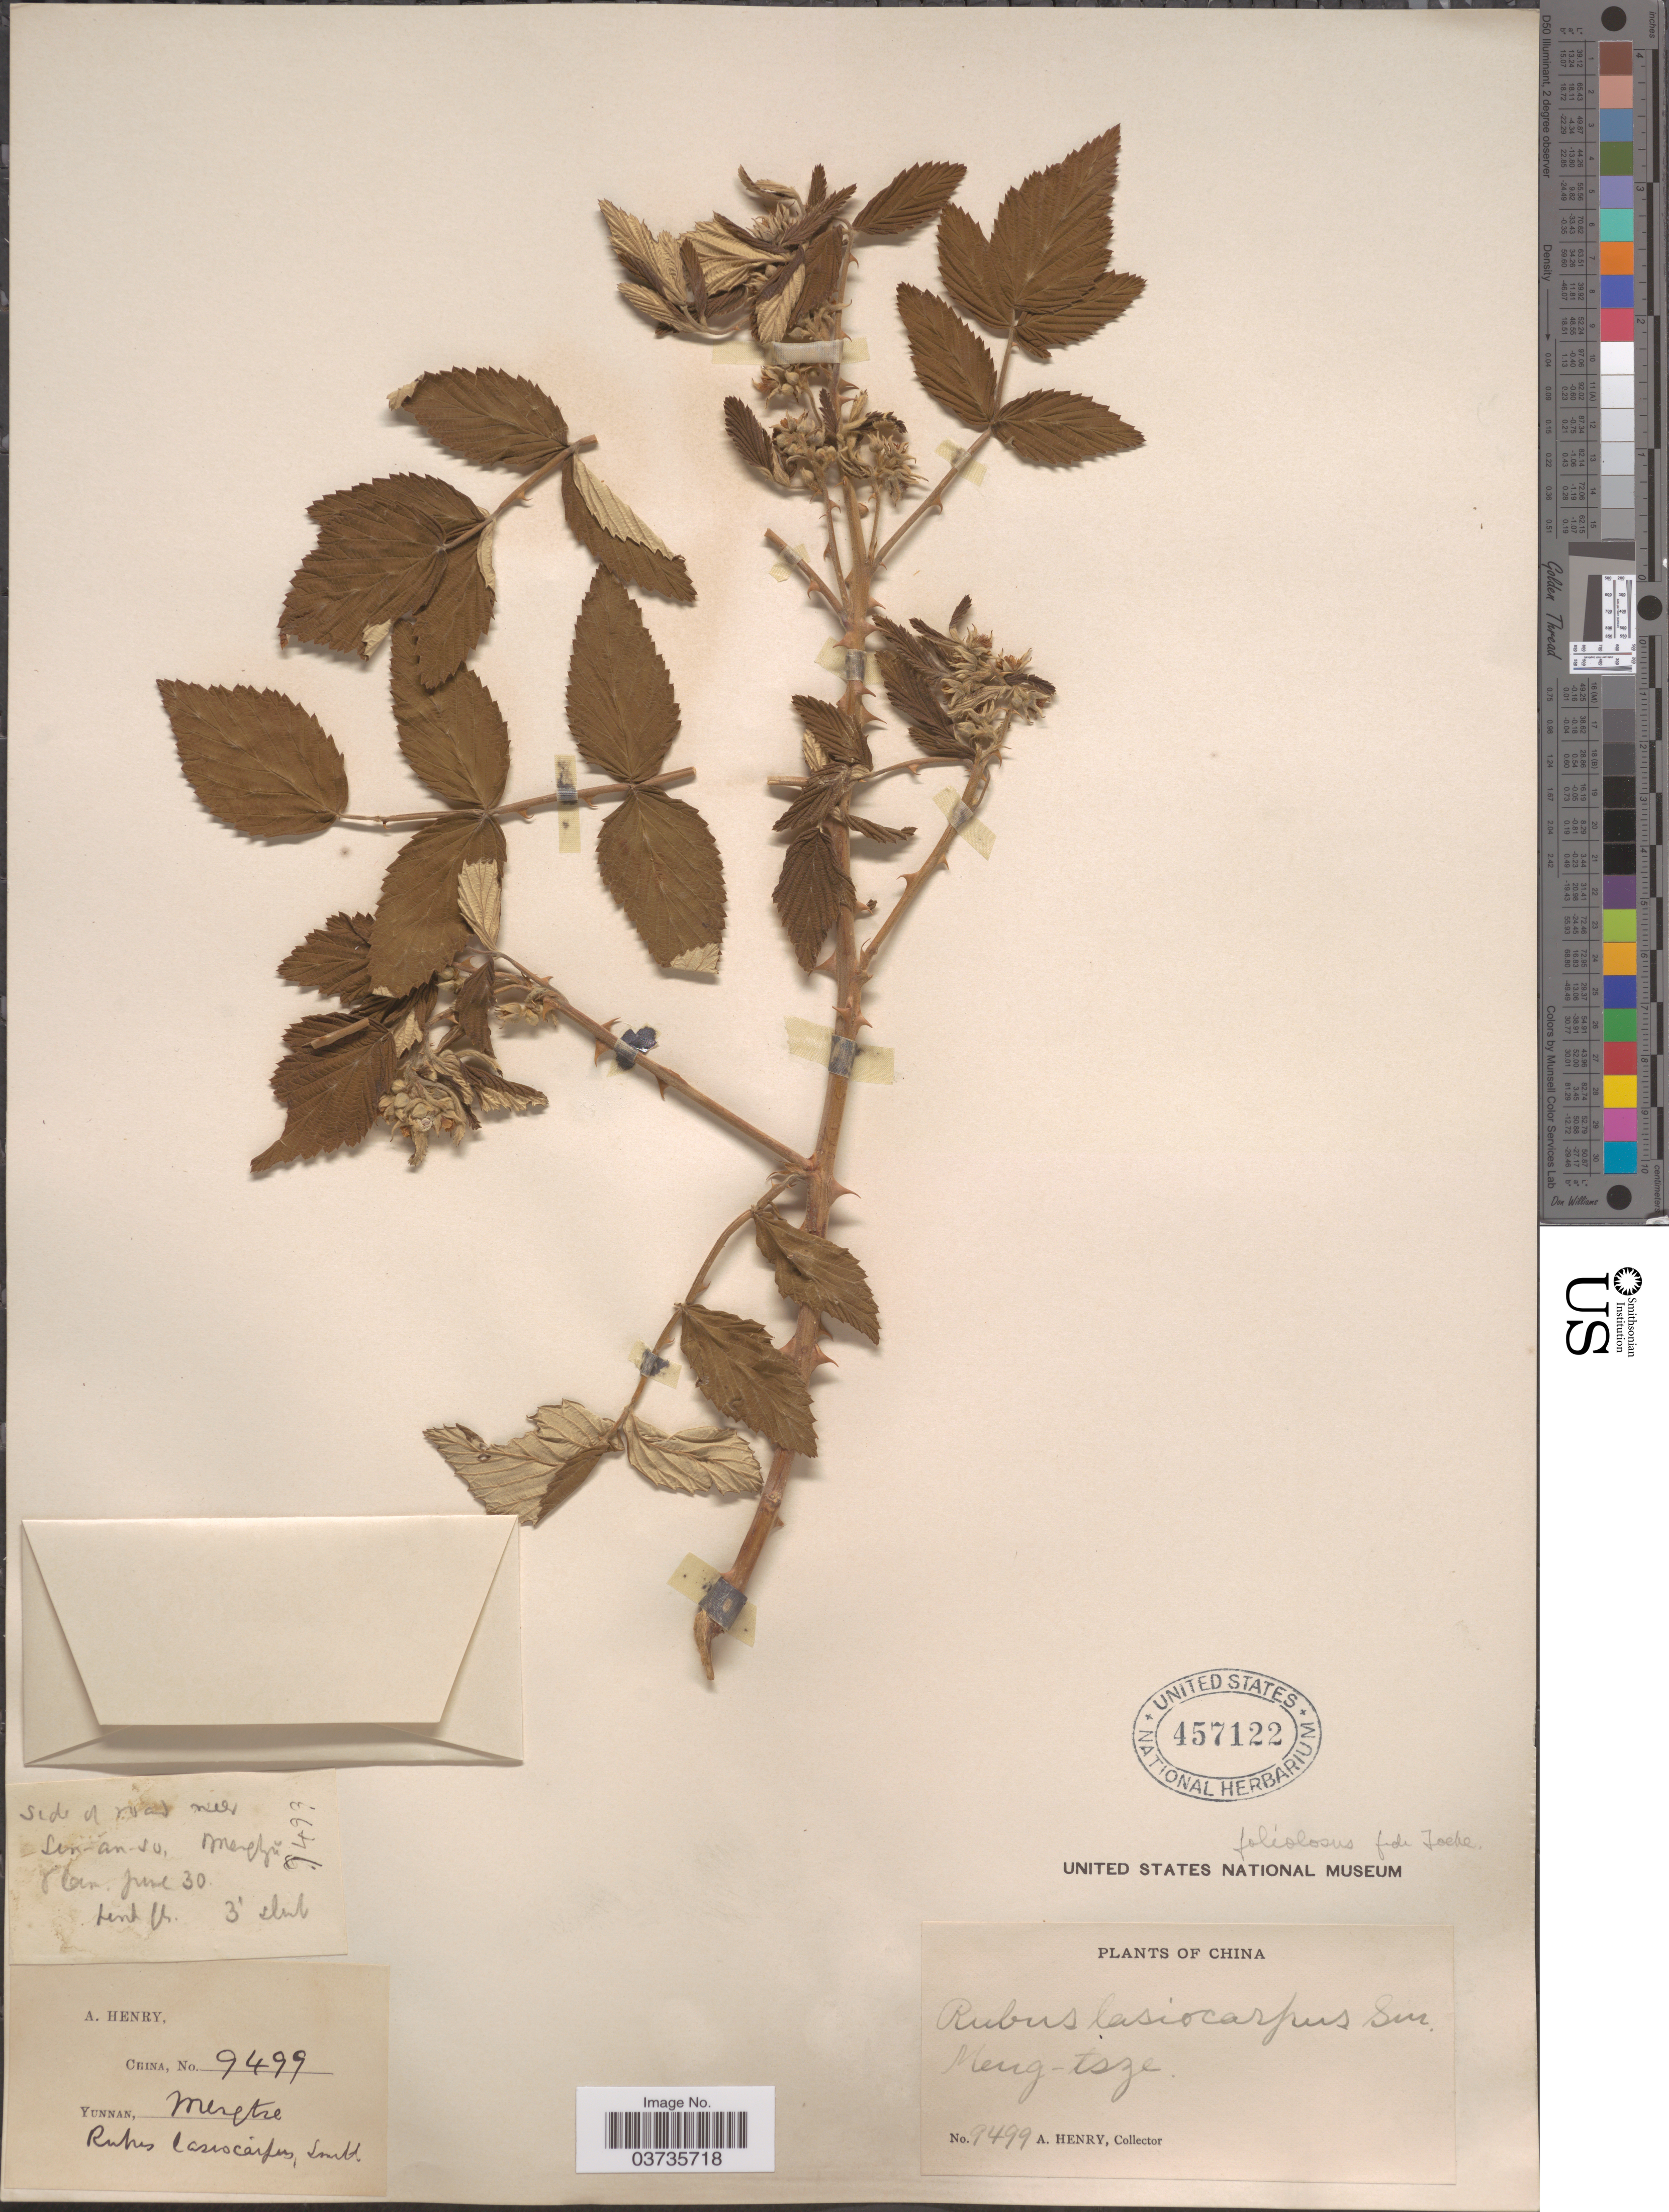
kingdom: Plantae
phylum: Tracheophyta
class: Magnoliopsida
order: Rosales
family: Rosaceae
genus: Rubus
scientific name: Rubus foliolosus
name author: D. Don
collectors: A. Henry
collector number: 9499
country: China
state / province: Yunnan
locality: Meng-tsze.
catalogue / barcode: US 457122